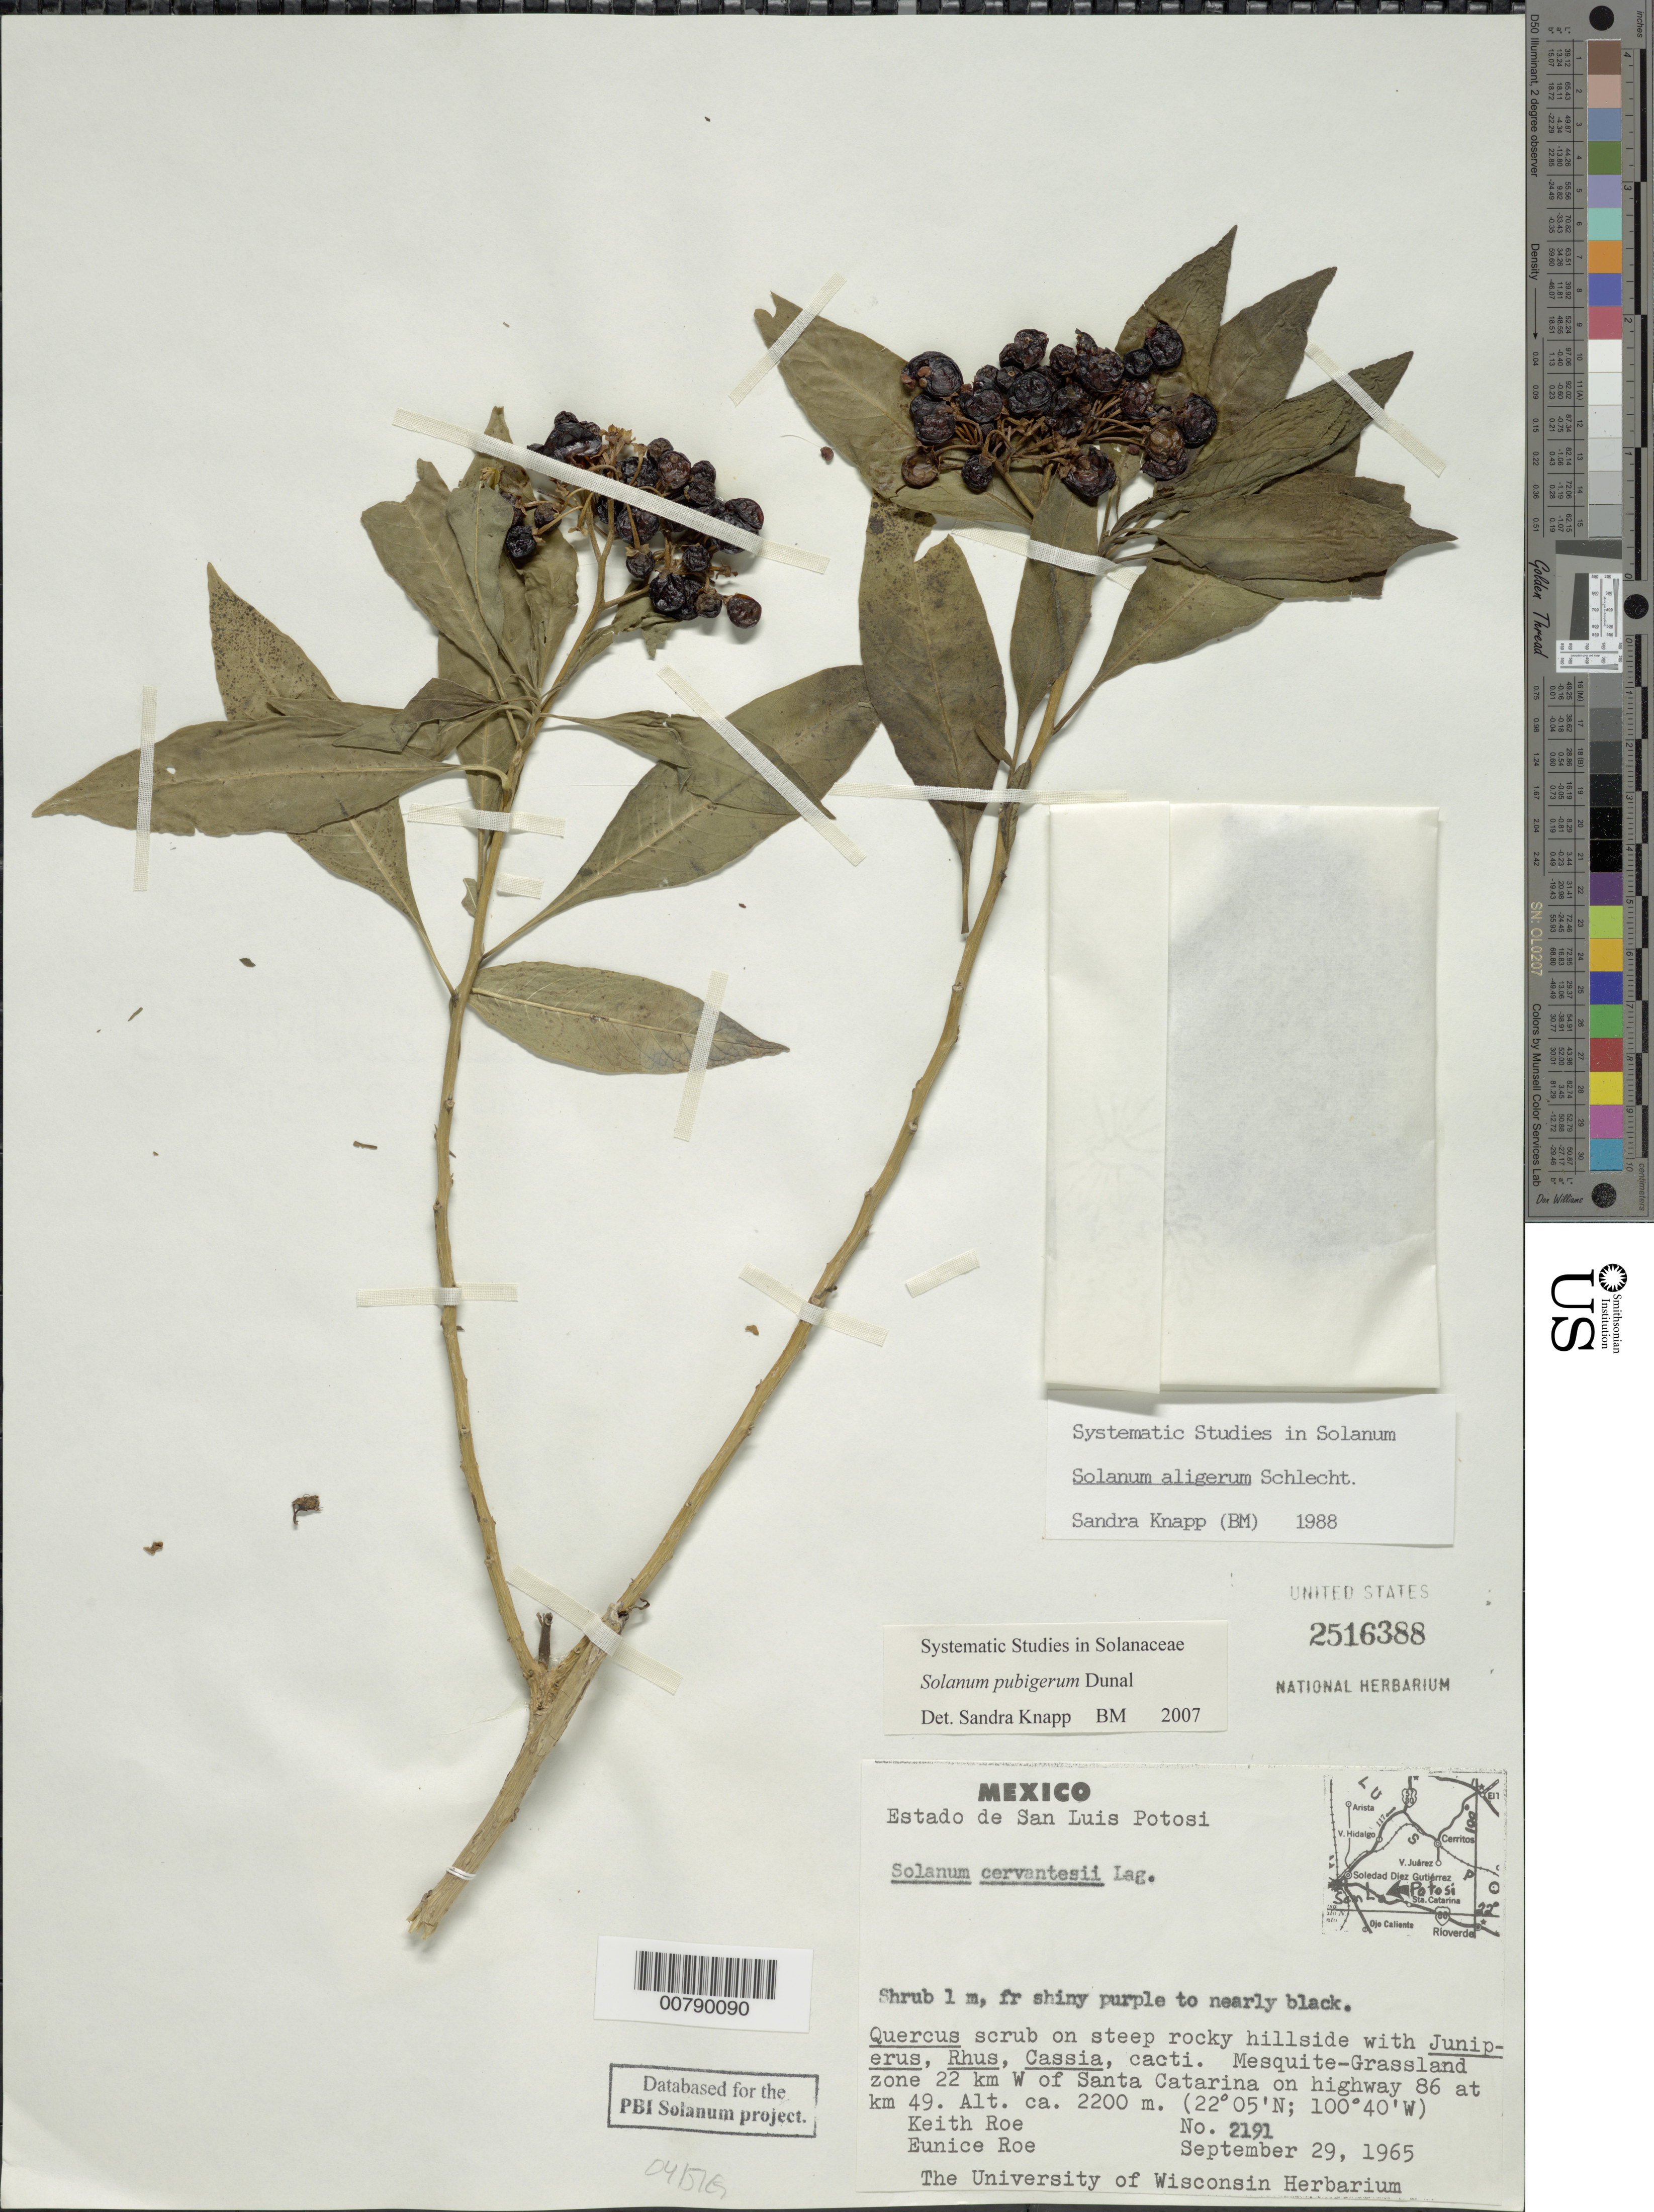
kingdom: Plantae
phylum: Tracheophyta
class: Magnoliopsida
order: Solanales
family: Solanaceae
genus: Solanum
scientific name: Solanum pubigerum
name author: Dunal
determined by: Knapp, S. D.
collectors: K. Roe & E. Roe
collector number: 2191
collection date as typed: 29 Sep 1965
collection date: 1965-09-29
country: Mexico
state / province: San Luis Potosi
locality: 22 km W of Santa Catarina on highway 86 at km 49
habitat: Quercus scrub on steep rocky hillside. Mesquite-Grassland.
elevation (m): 2200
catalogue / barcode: US 2516388